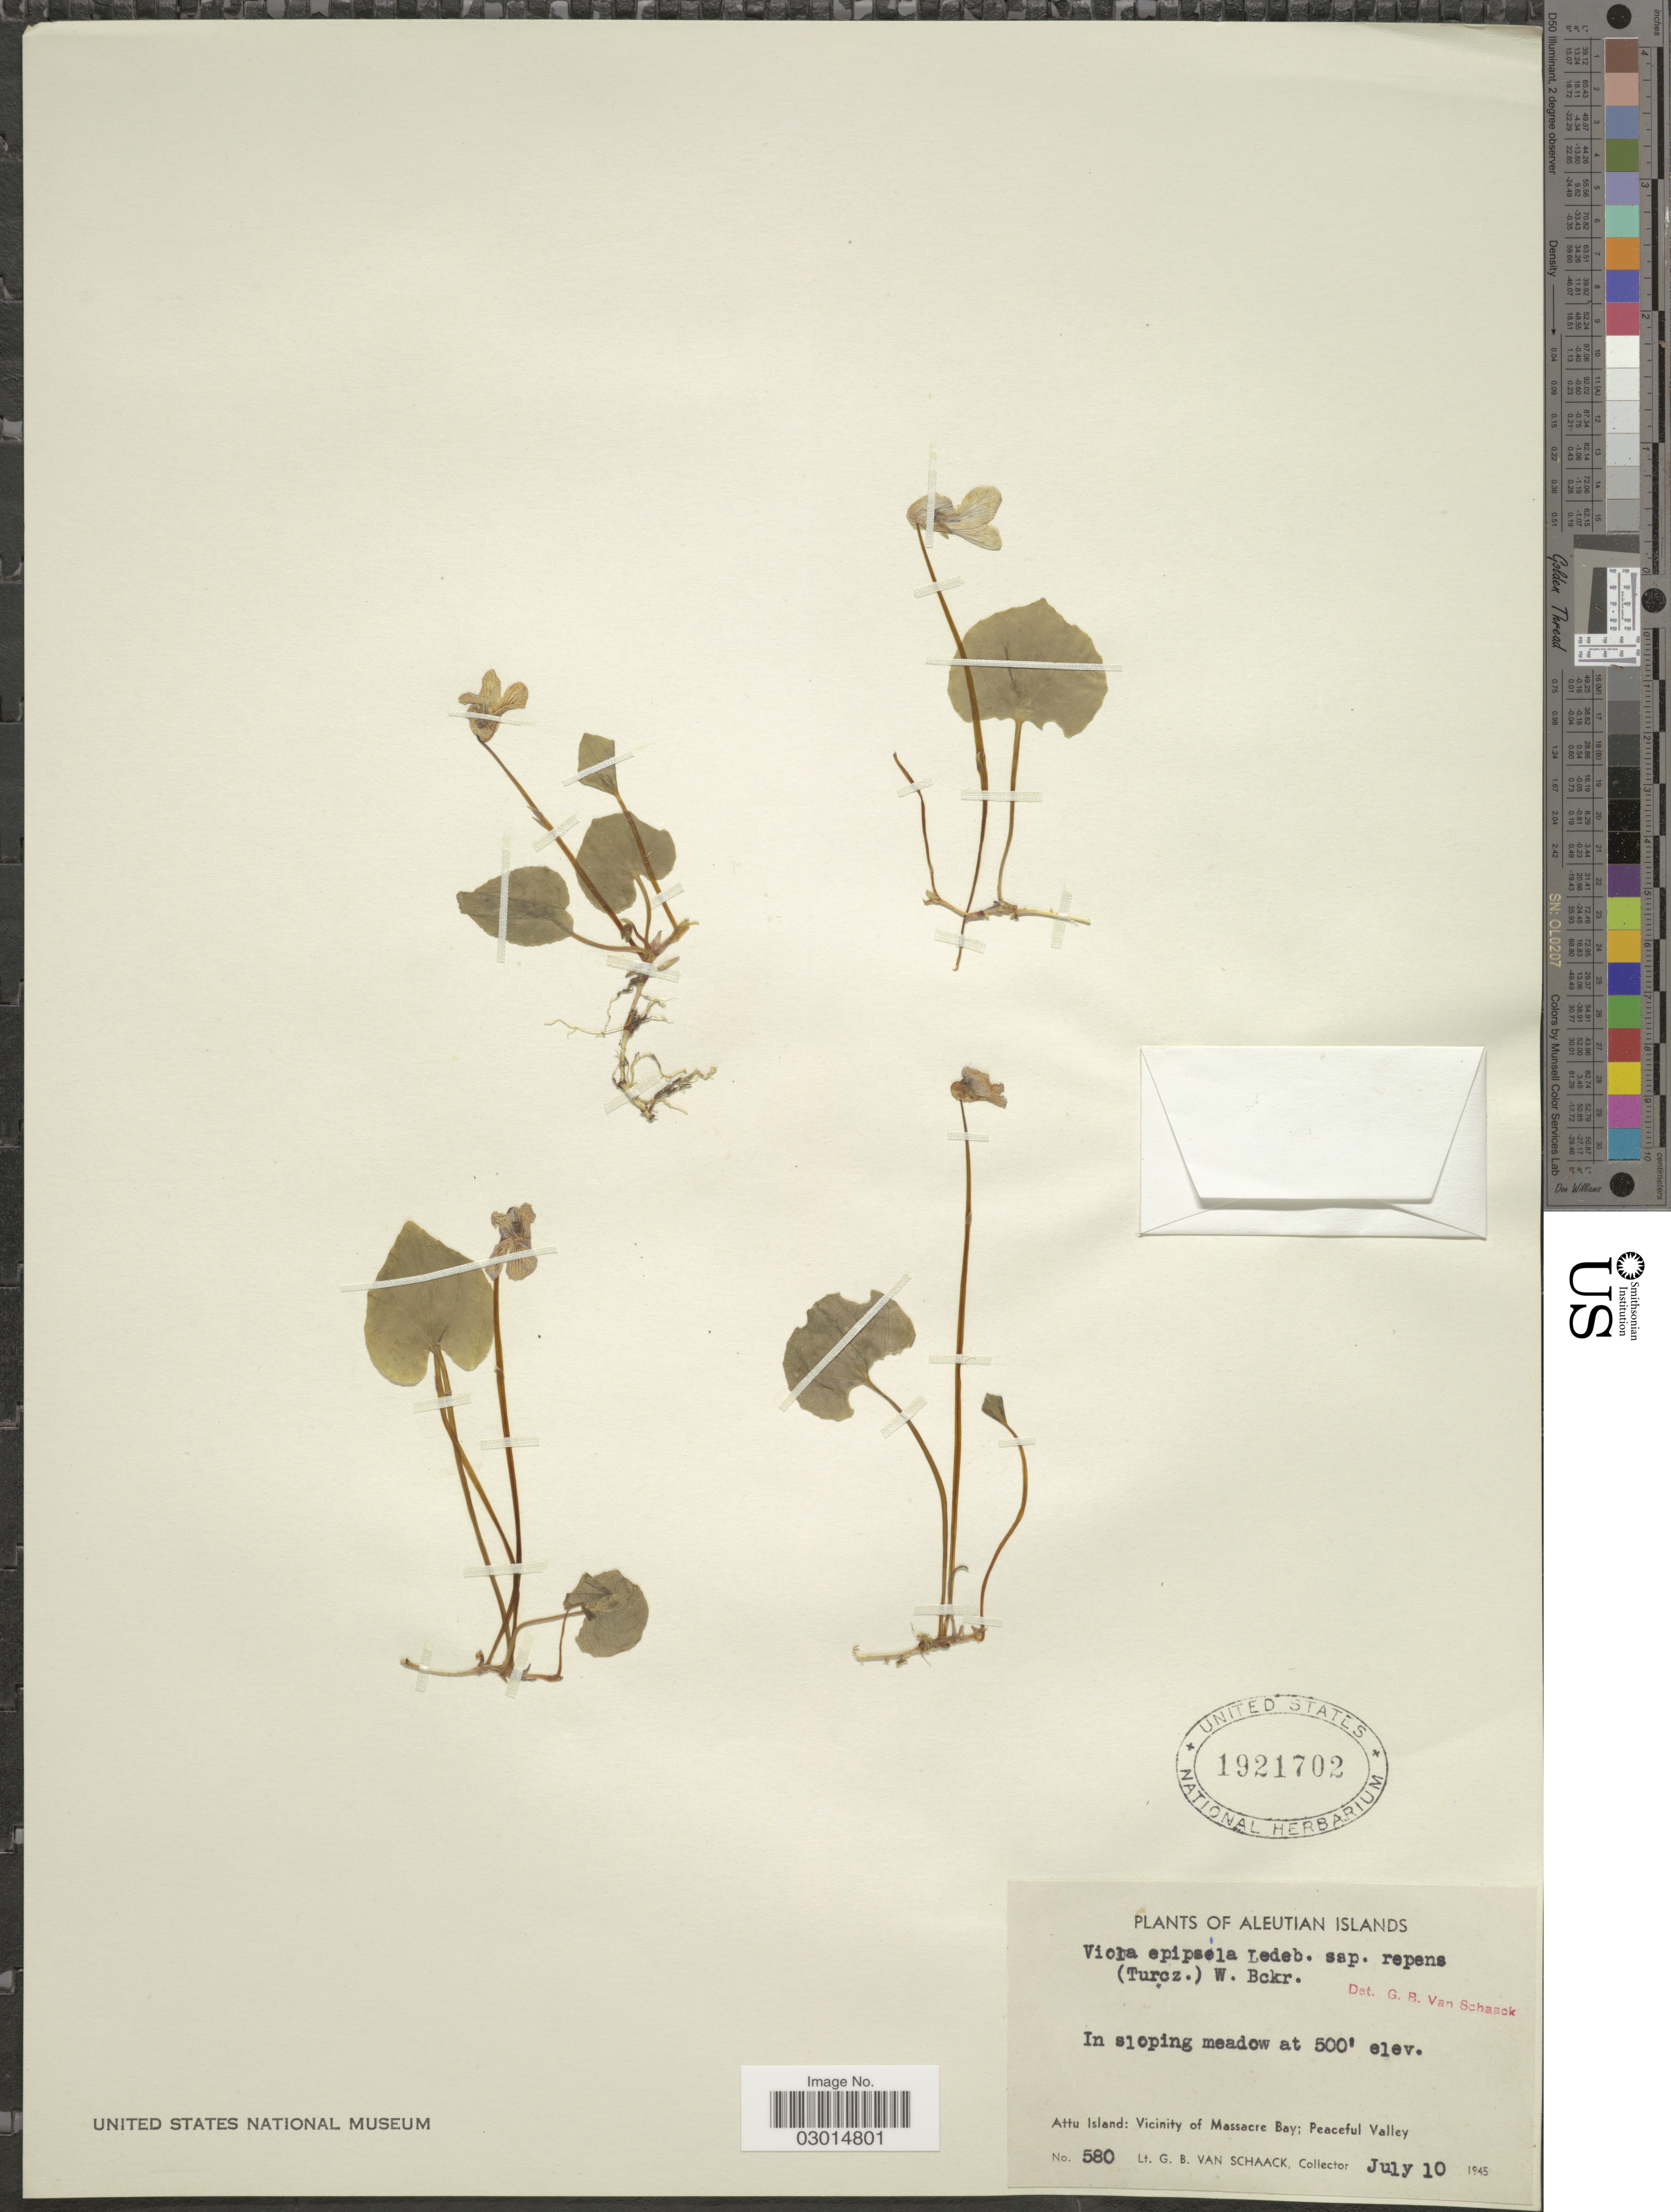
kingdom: Plantae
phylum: Tracheophyta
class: Magnoliopsida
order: Malpighiales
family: Violaceae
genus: Viola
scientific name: Viola epipsila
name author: Ledeb.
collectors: G. Van Schaack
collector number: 580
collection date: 1945-07-10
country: United States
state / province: Alaska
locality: Aleutian Islands. Attu Island: Vicinity of Massacre Bay; Peaceful Valley.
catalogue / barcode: US 1921702